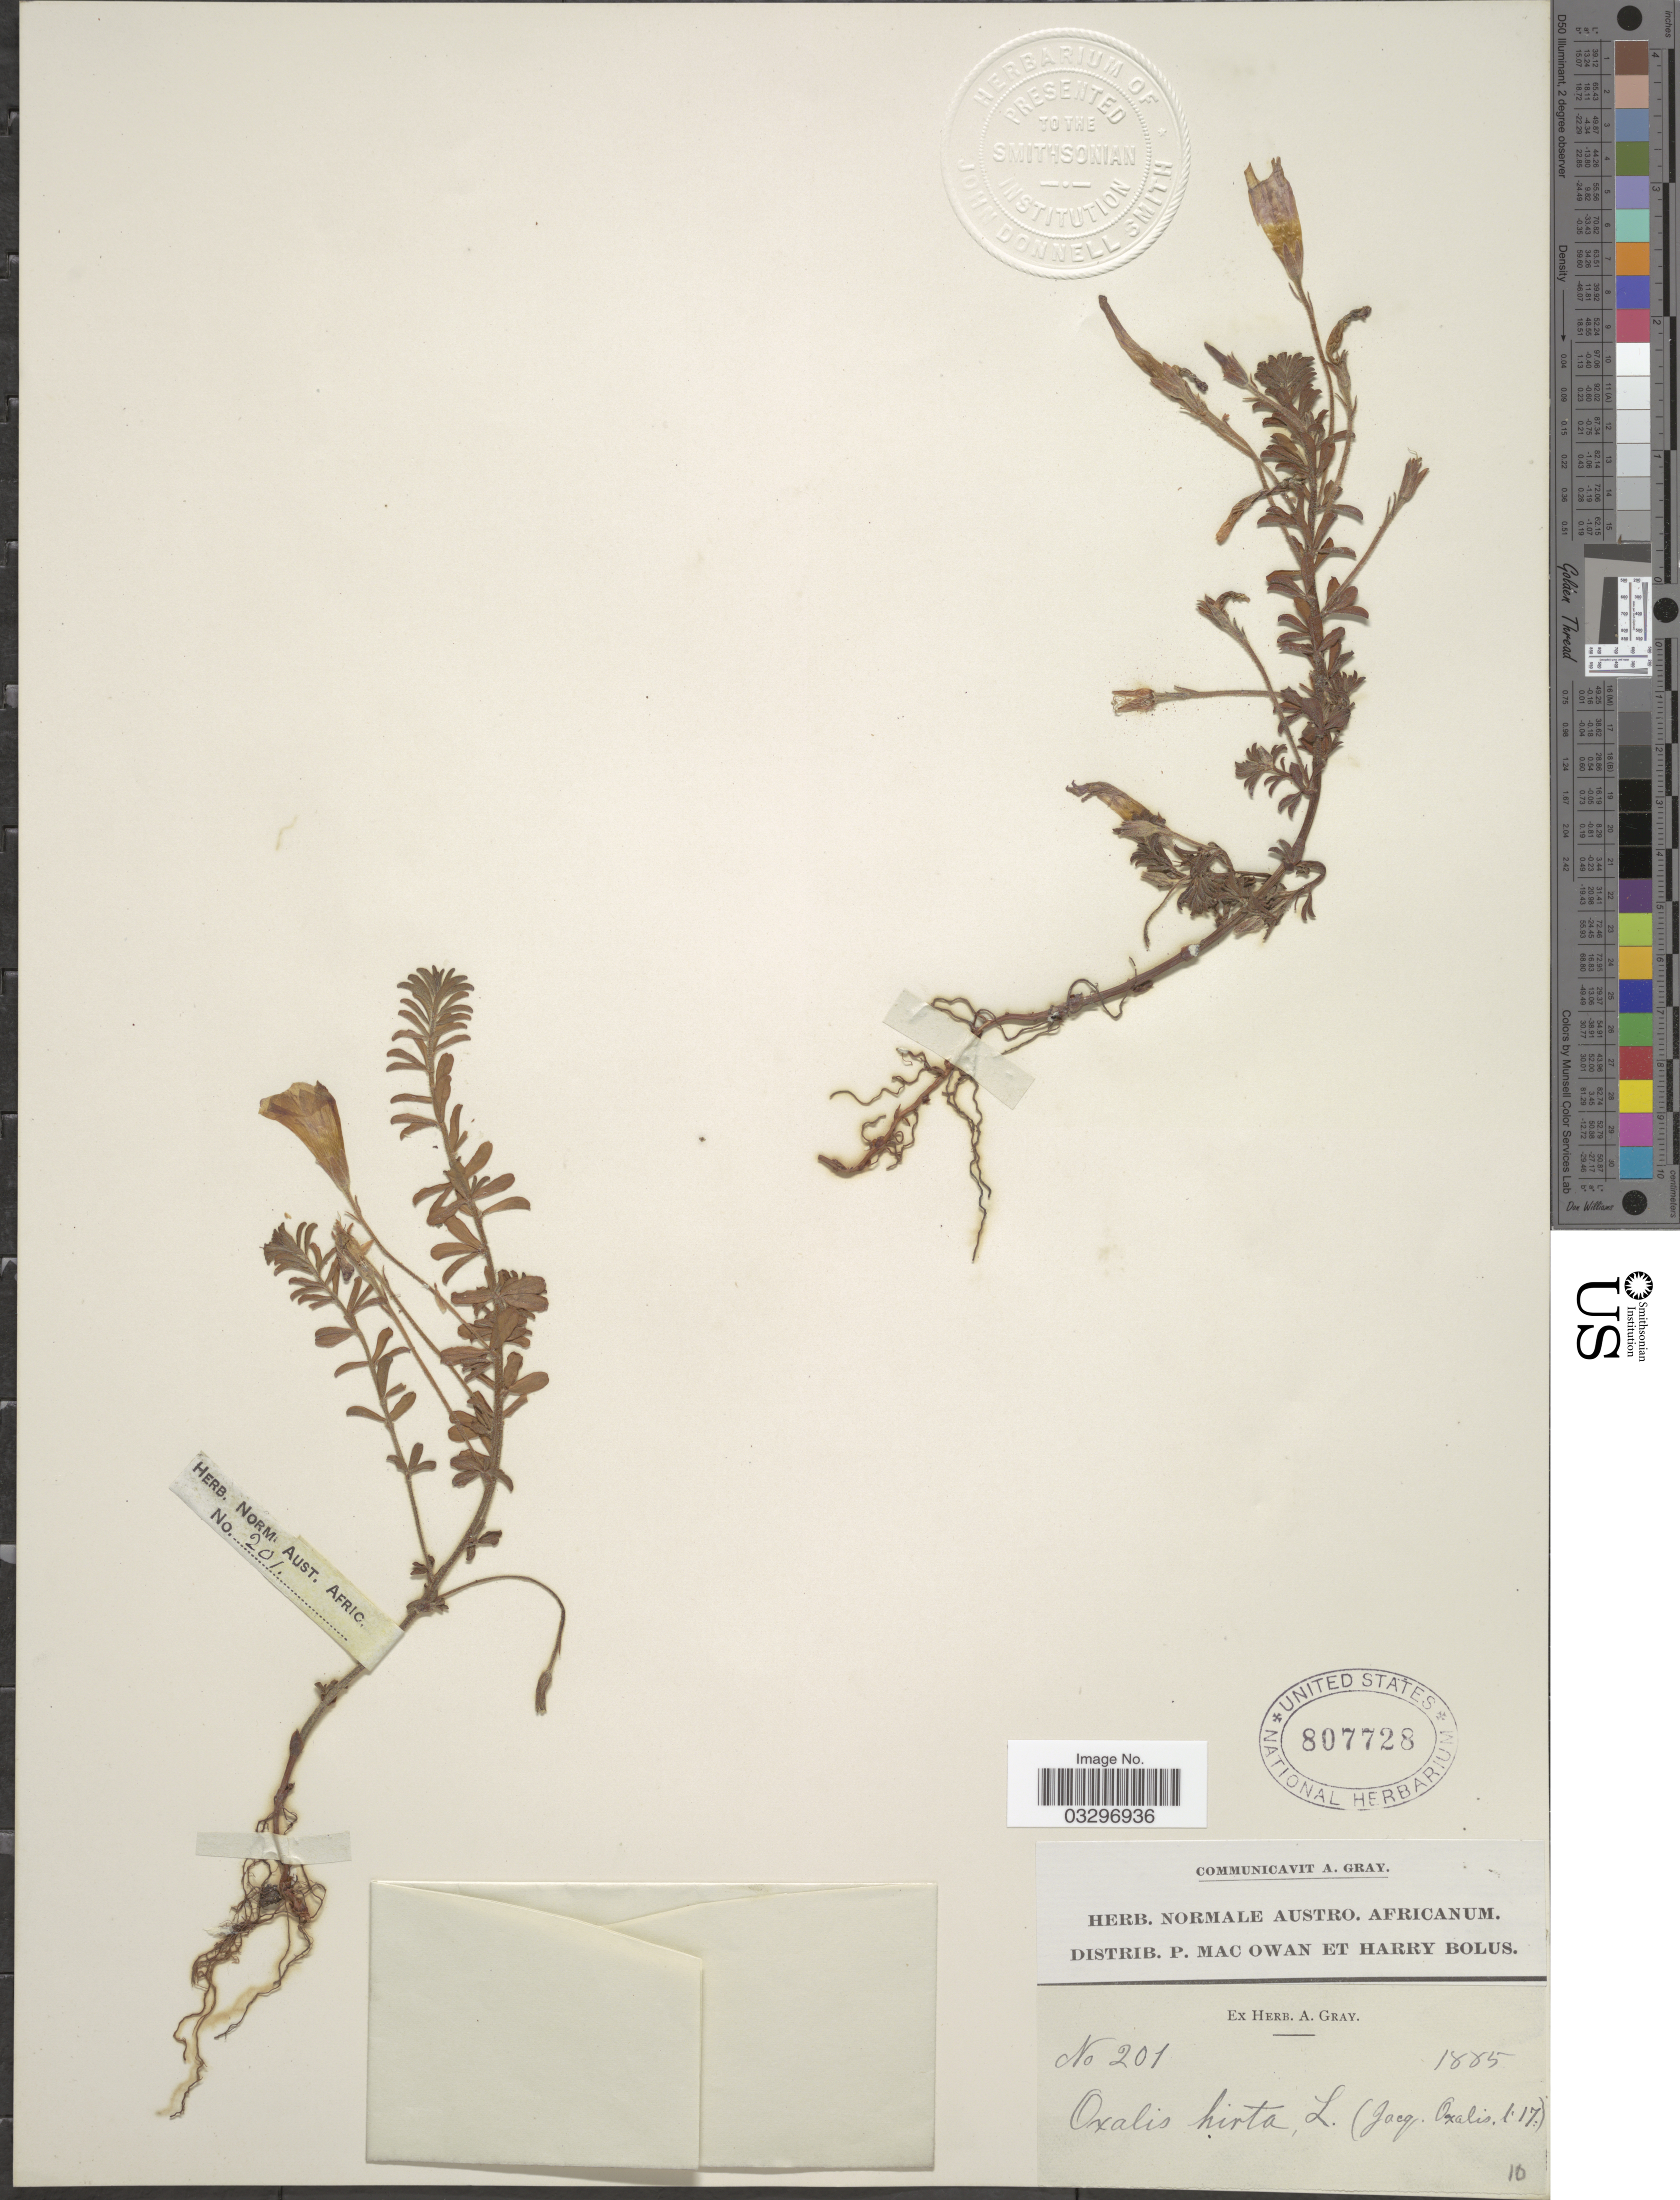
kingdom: Plantae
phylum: Tracheophyta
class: Magnoliopsida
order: Oxalidales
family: Oxalidaceae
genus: Oxalis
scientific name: Oxalis hirta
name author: L.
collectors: P. MacOwan & H. Bolus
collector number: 201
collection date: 1885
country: South Africa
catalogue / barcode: US 807728